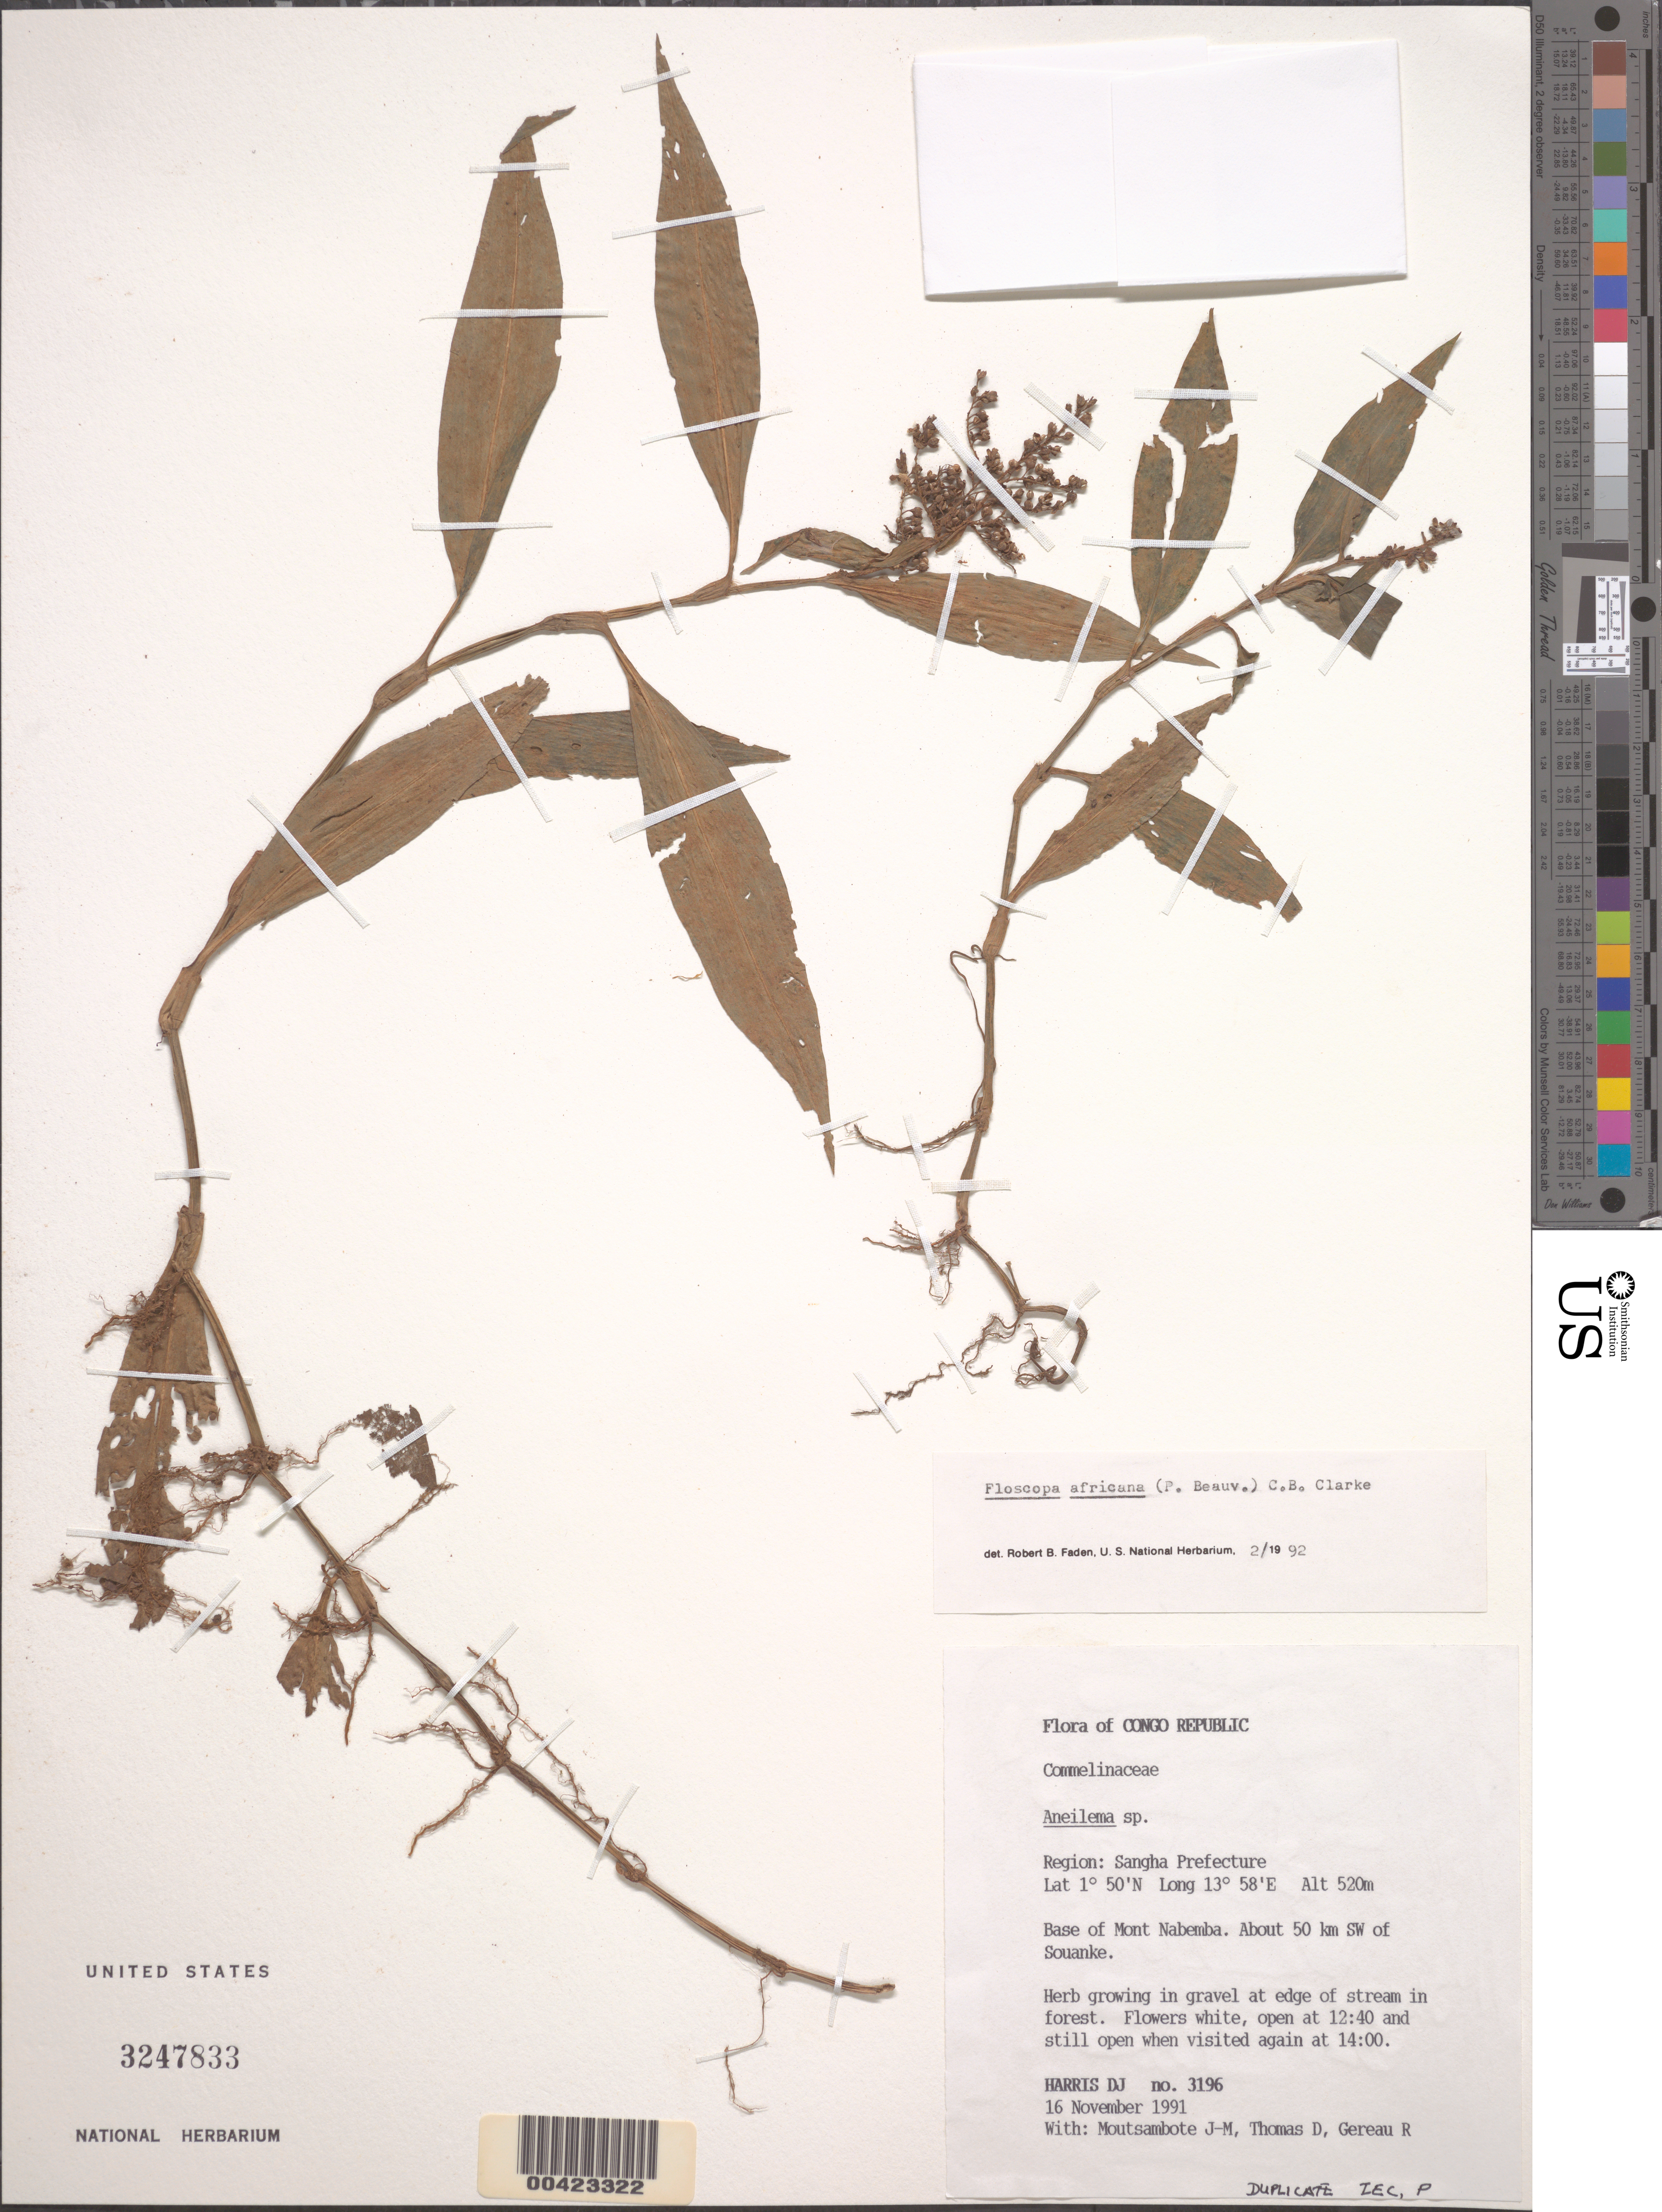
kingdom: Plantae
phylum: Tracheophyta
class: Liliopsida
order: Commelinales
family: Commelinaceae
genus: Floscopa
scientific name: Floscopa africana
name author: (P. Beauv.) C.B. Clarke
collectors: J. Moutsambote, D. Thomas & R. Gereau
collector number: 3196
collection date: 1991-11-16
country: Congo, Republic of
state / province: Sangha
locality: Congo Republic. Region: Sangha Prefecture. Base of Mont Nabemba. About 50 km SW of Souanke.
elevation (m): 520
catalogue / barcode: US 3247833